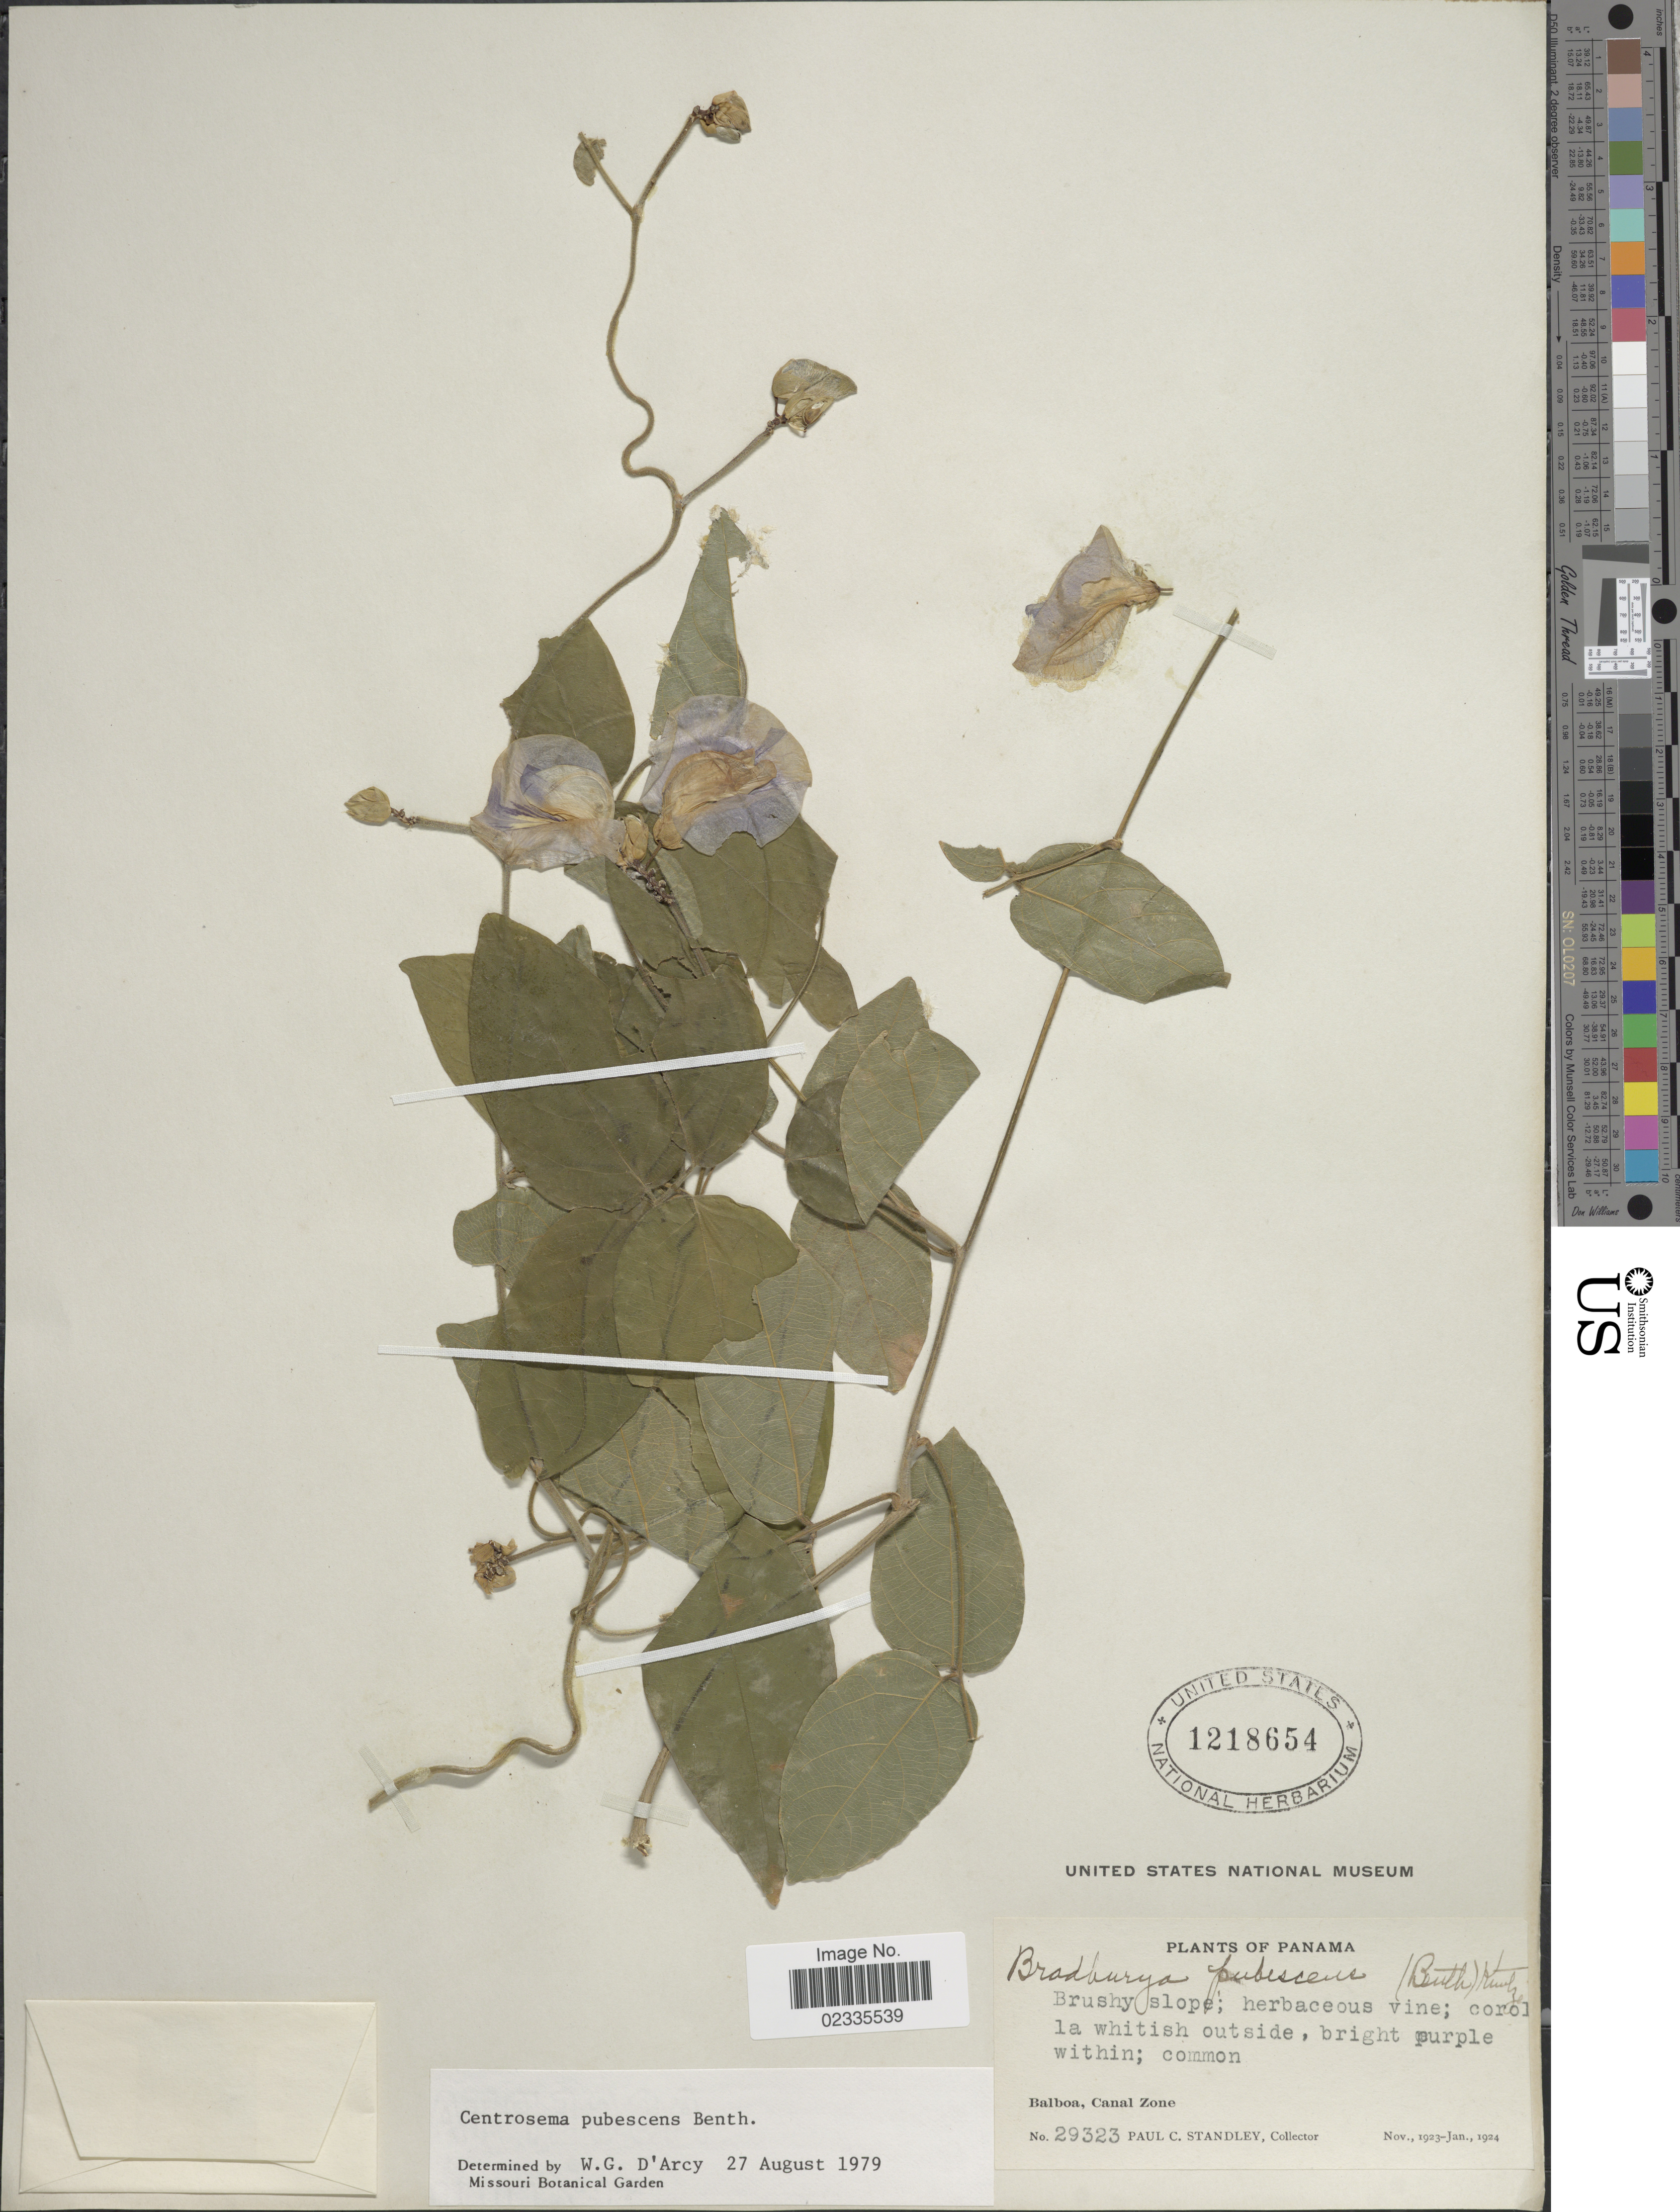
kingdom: Plantae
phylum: Tracheophyta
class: Magnoliopsida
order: Fabales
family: Fabaceae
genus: Centrosema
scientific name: Centrosema pubescens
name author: Benth.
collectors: P. C. Standley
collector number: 29323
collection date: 1923-11/1924-01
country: Panama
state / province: Colón / Panamá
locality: Balboa, Canal Zone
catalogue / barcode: US 1218654